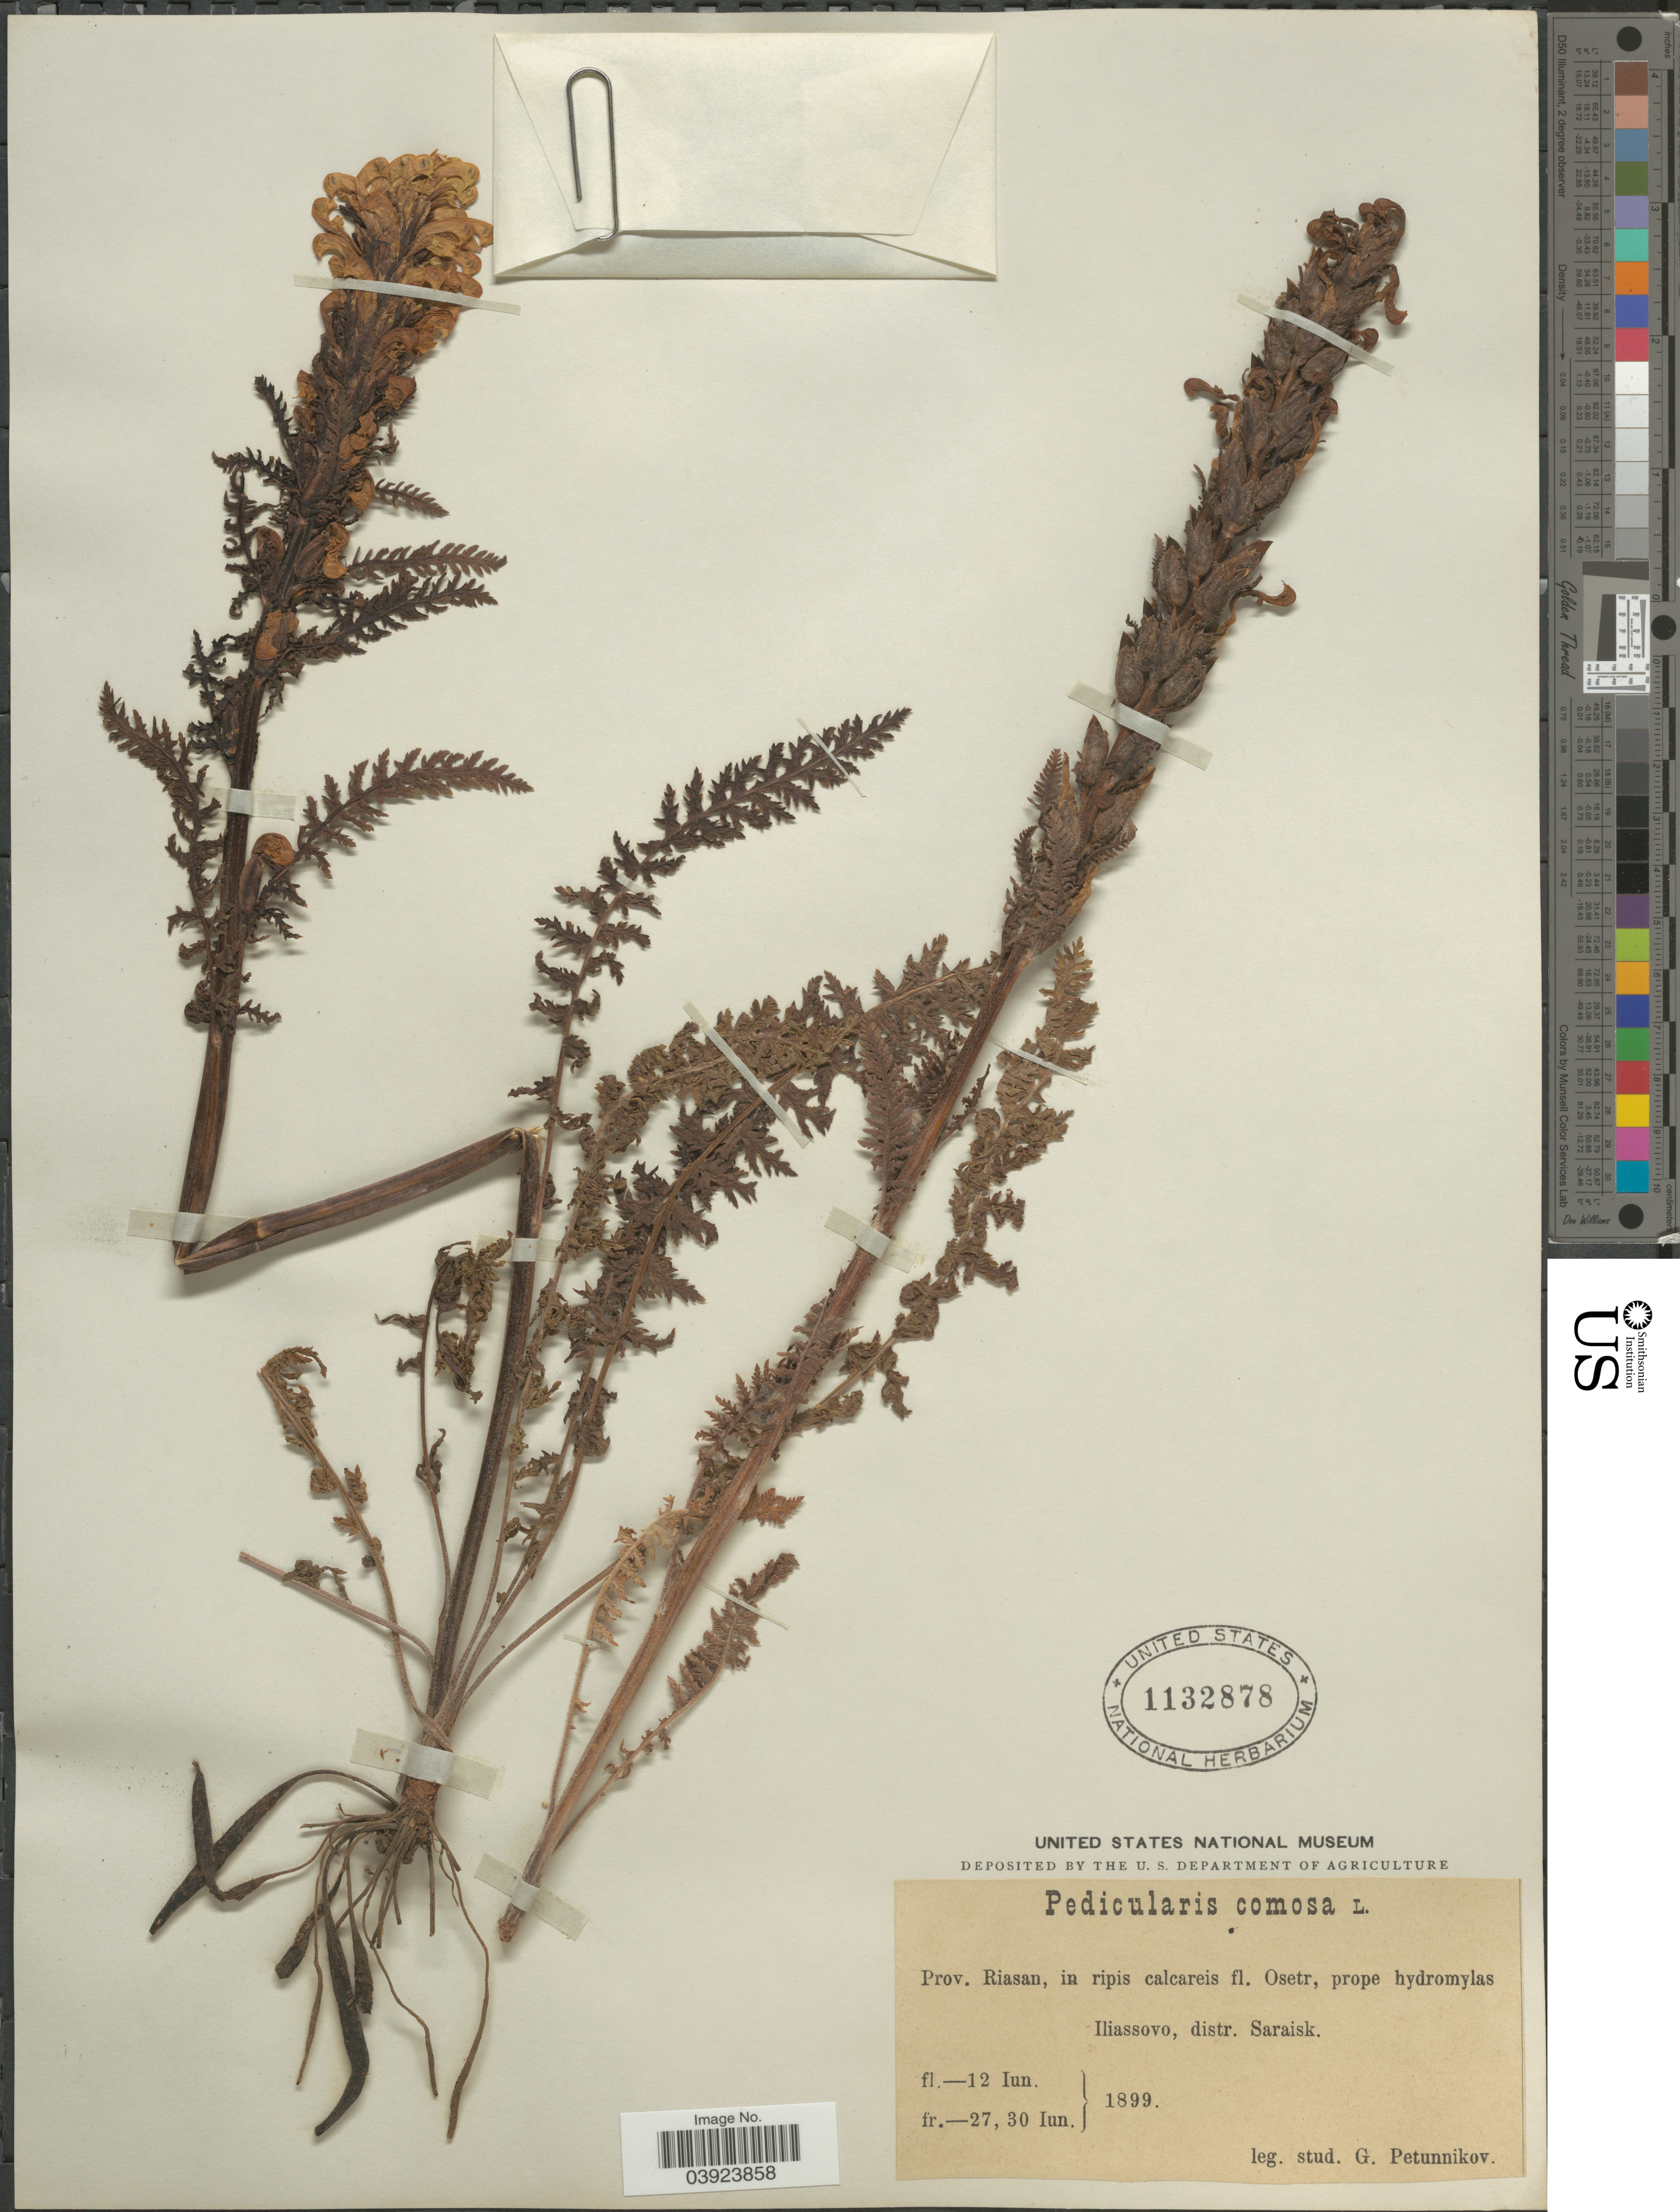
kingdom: Plantae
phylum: Tracheophyta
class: Magnoliopsida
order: Lamiales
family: Orobanchaceae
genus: Pedicularis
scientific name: Pedicularis comosa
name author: L.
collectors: G. Petunnikov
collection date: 1899-06-12/1899-06-30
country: Russian Federation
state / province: Ryazan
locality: Prov. Riasan, in ripis calcareis fl. Osetr, prope hydromylas Iliassovo, distr. Saraisk.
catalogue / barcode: US 1132878